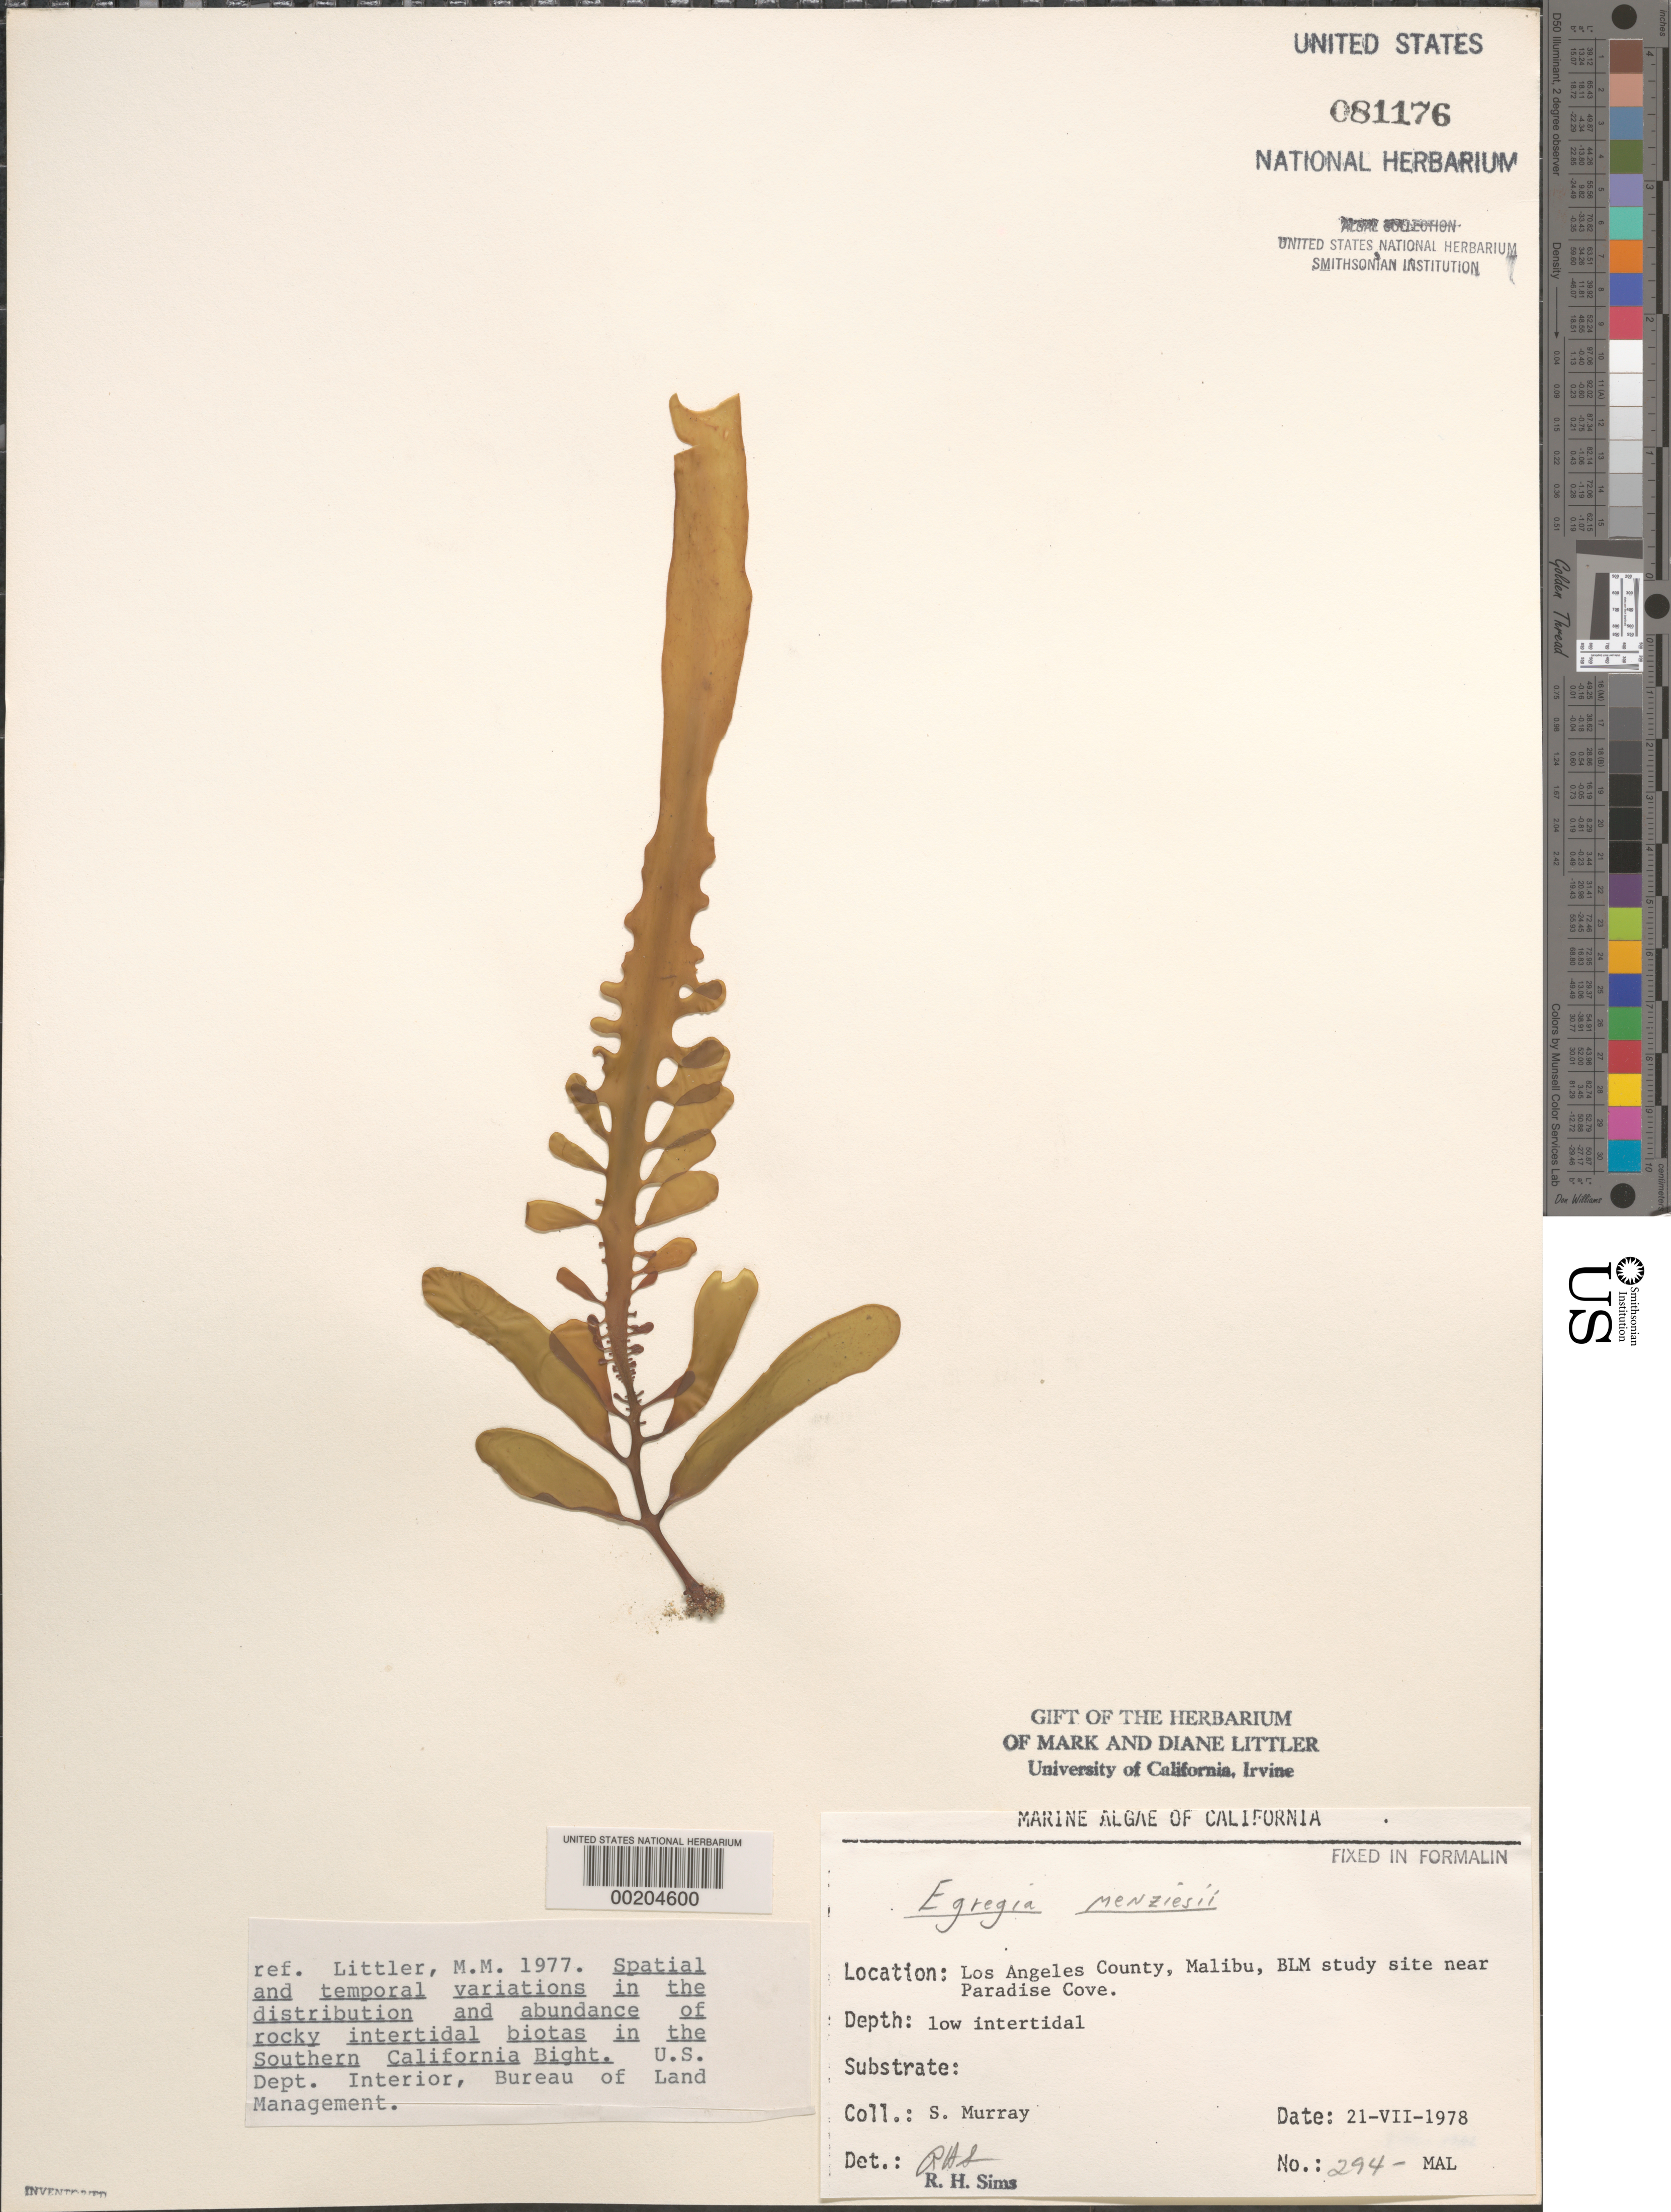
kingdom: Chromista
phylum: Ochrophyta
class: Phaeophyceae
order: Laminariales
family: Lessoniaceae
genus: Egregia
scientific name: Egregia menziesii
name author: (Turner) Aresch.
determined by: Sims, Robert H.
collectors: S. N. Murray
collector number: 294-mal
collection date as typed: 21 Jul 1978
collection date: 1978-07-21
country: United States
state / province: California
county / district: Los Angeles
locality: Malibu, near Paradise Cove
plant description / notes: BLM-SOCALBIGHT Rocky Intertidal Survey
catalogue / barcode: US 81176